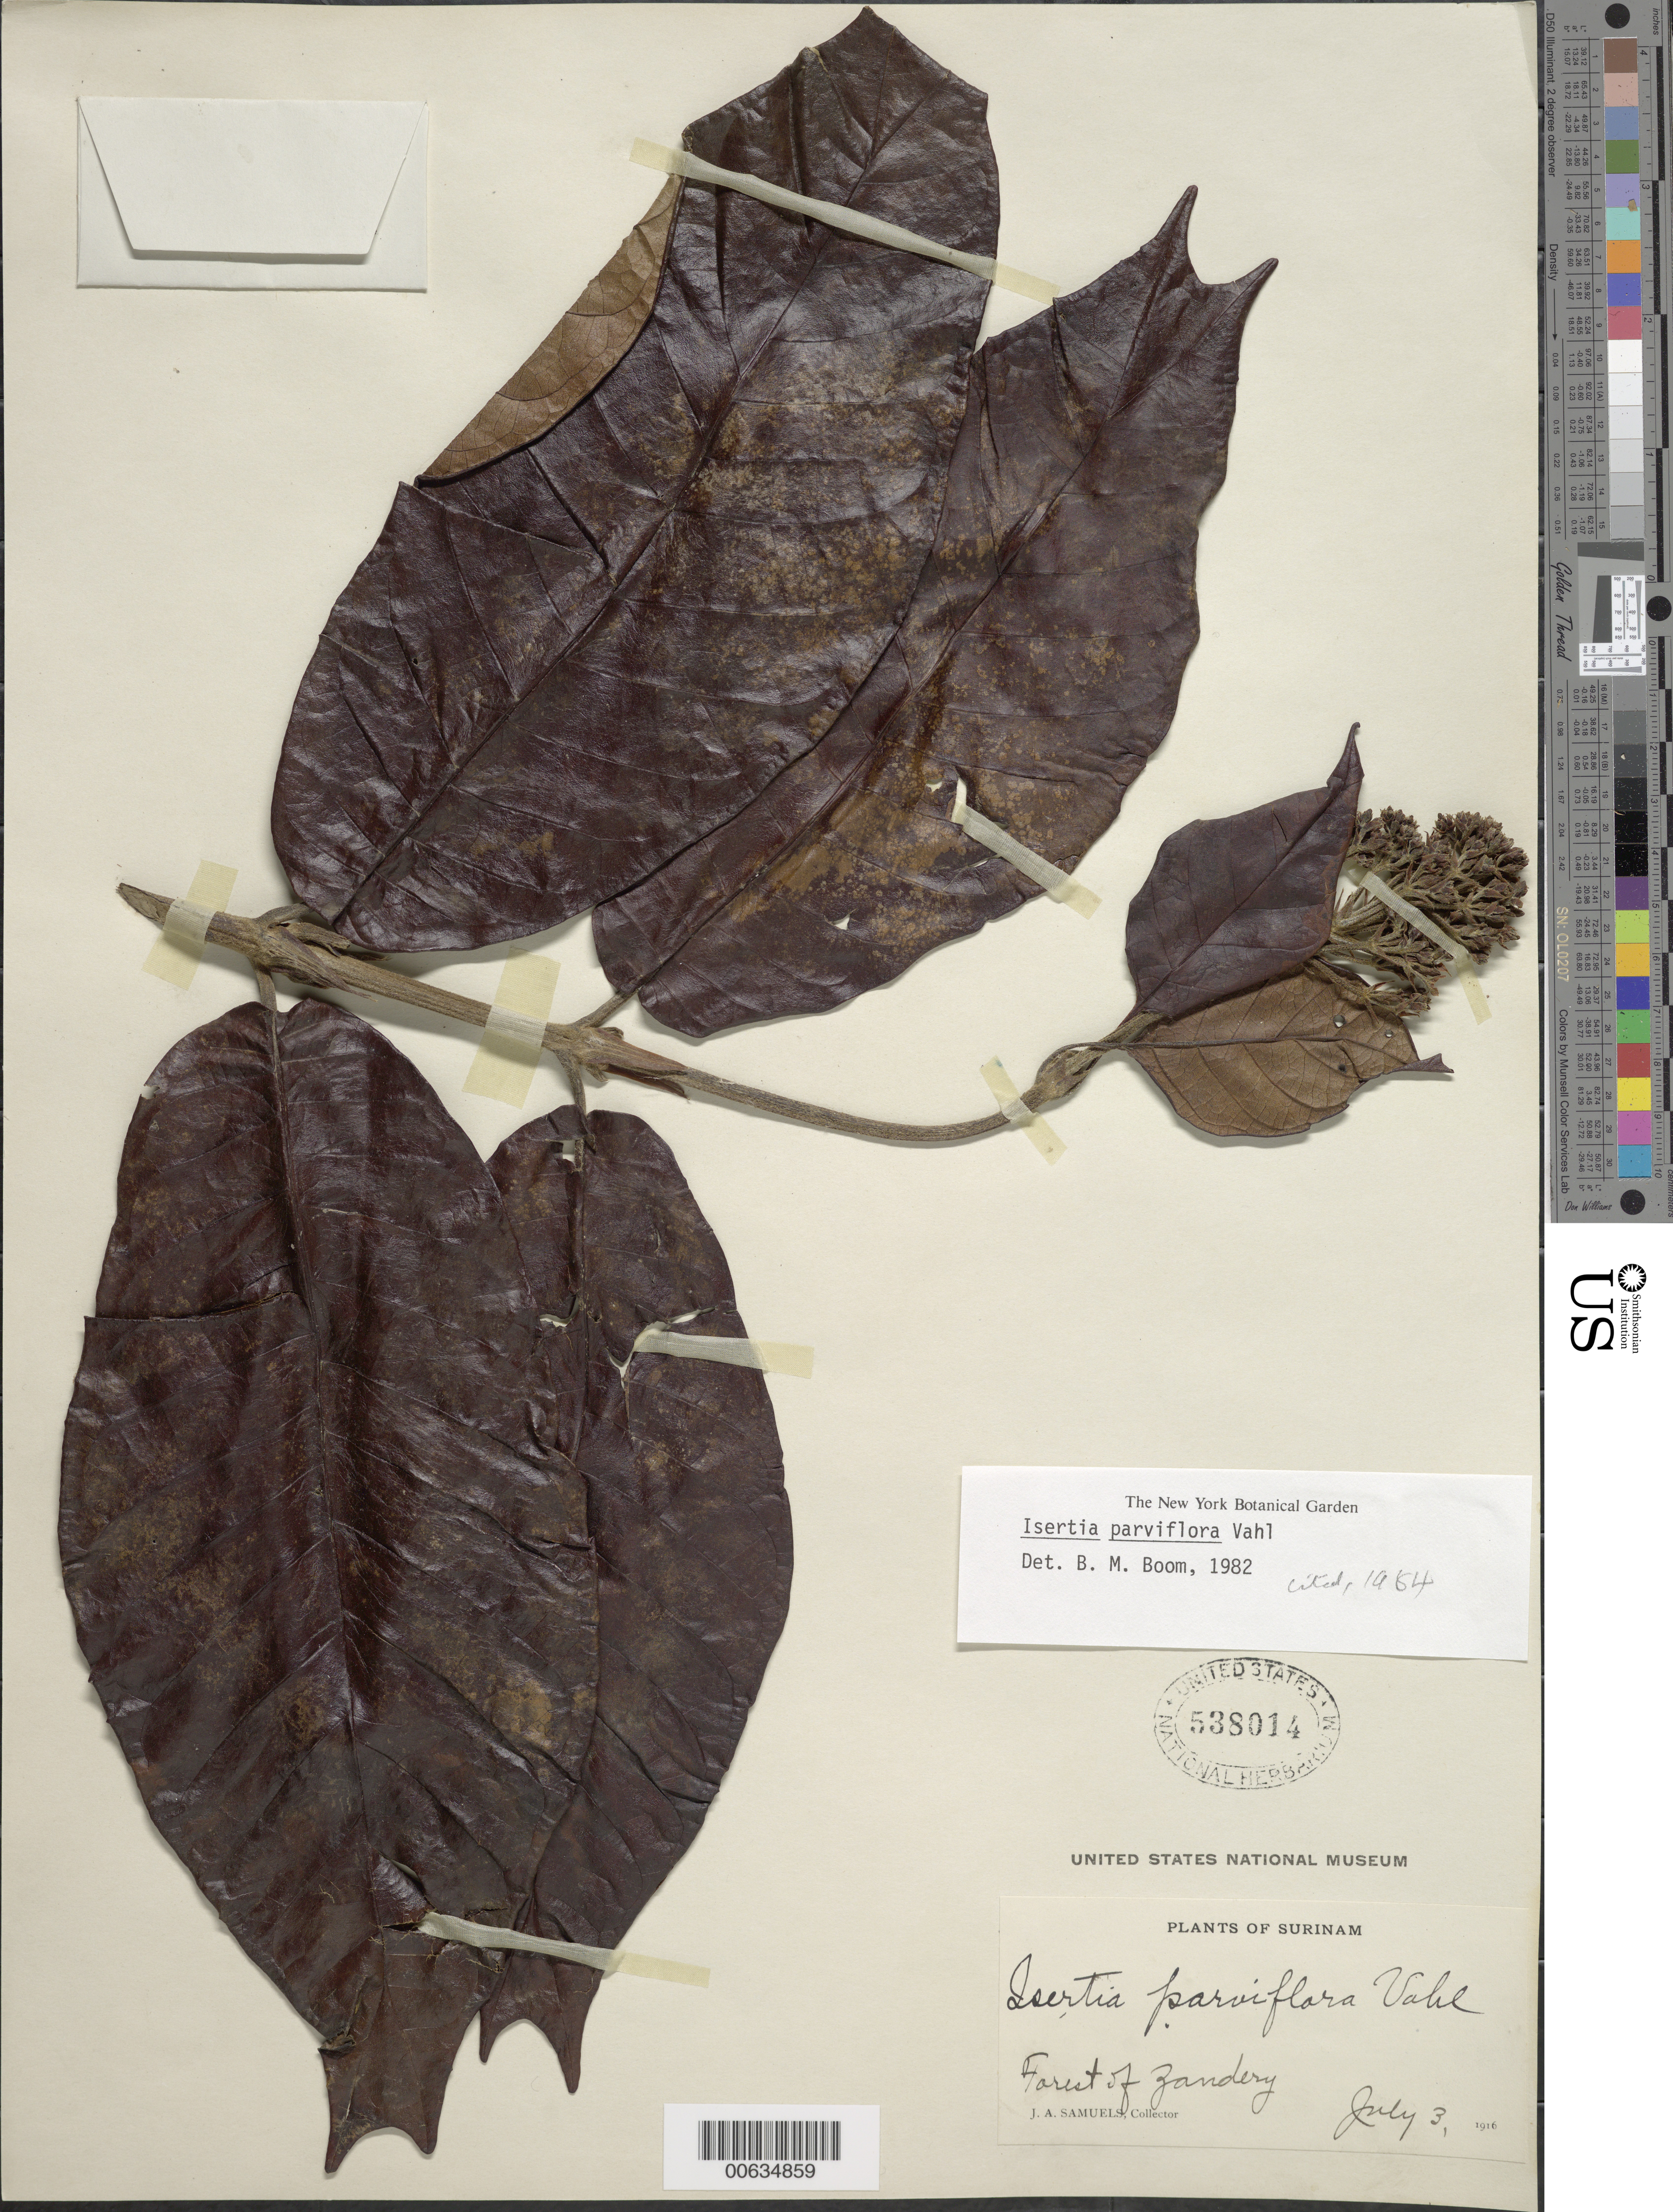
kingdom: Plantae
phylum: Tracheophyta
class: Magnoliopsida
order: Gentianales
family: Rubiaceae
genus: Isertia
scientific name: Isertia parviflora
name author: Vahl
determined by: Boom, B. M.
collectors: J. A. Samuels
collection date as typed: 3-Jul-16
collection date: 1916-07-03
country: Suriname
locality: Zanderij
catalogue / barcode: US 538014